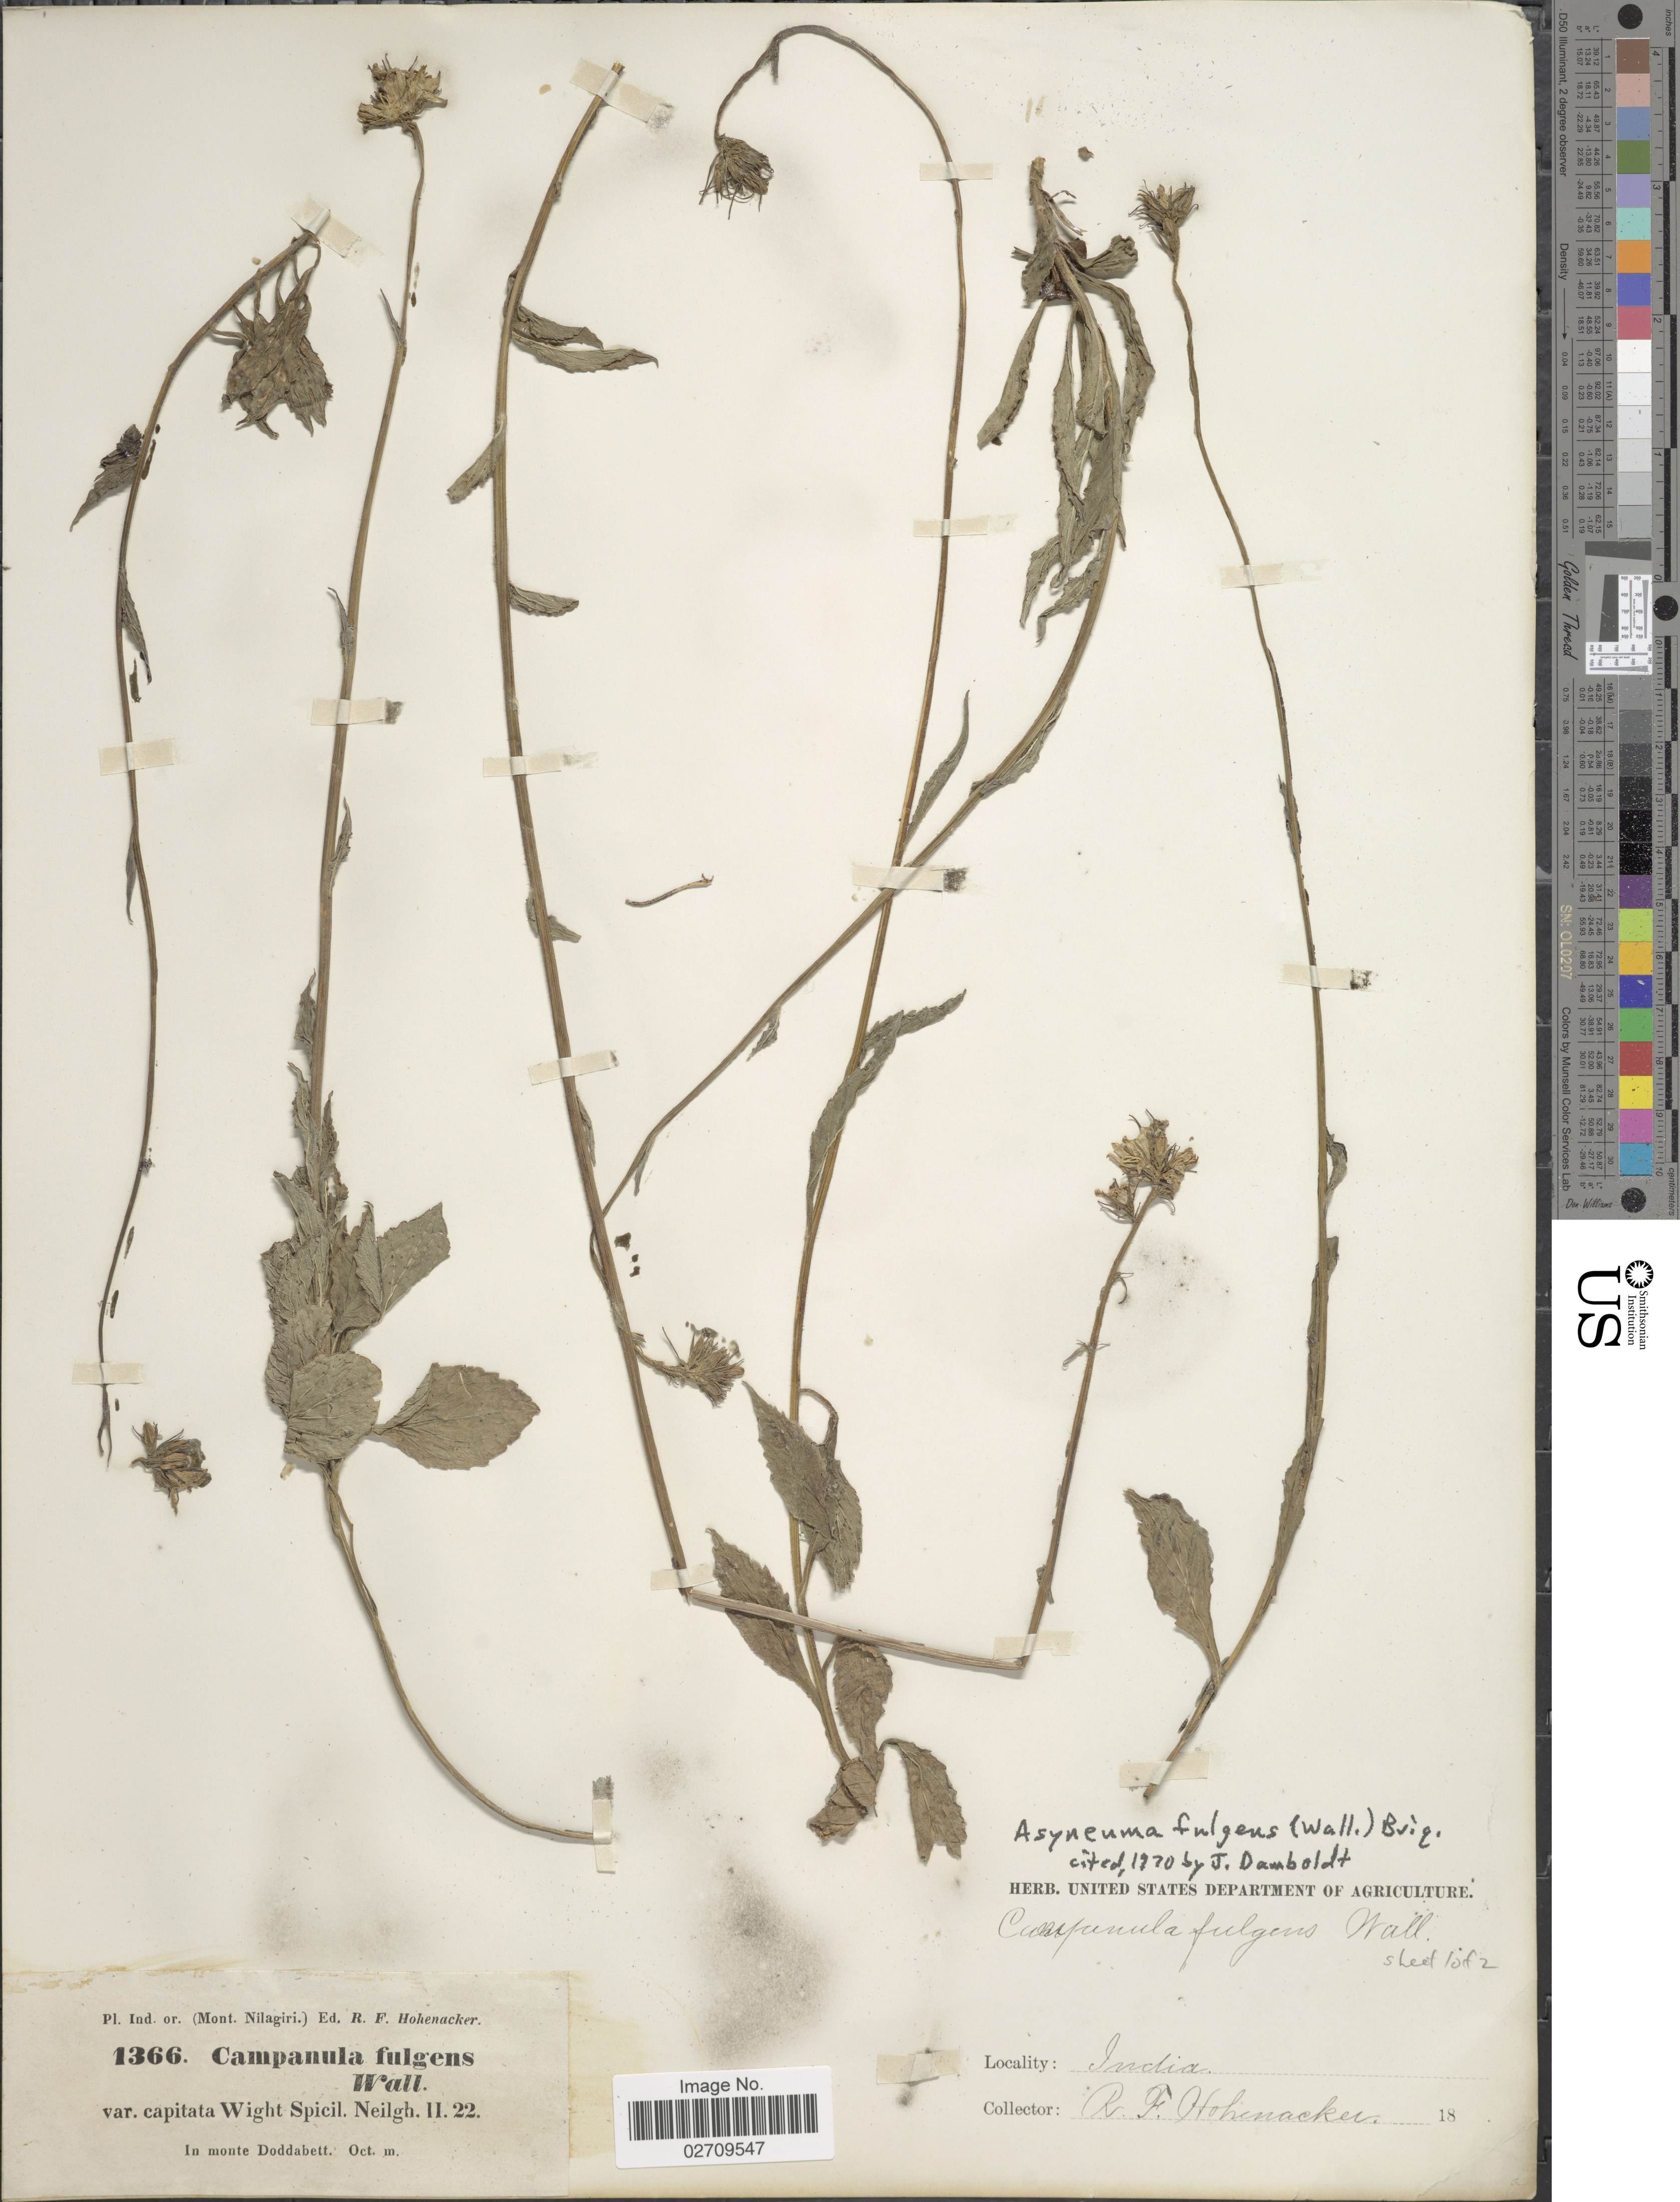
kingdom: Plantae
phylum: Tracheophyta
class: Magnoliopsida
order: Asterales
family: Campanulaceae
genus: Asyneuma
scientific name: Asyneuma fulgens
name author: (Wall.) Briq.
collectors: R. F. Hohenacker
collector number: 1366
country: India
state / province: Tamil Nadu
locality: Ind. or. (Mont. Nilagiri)